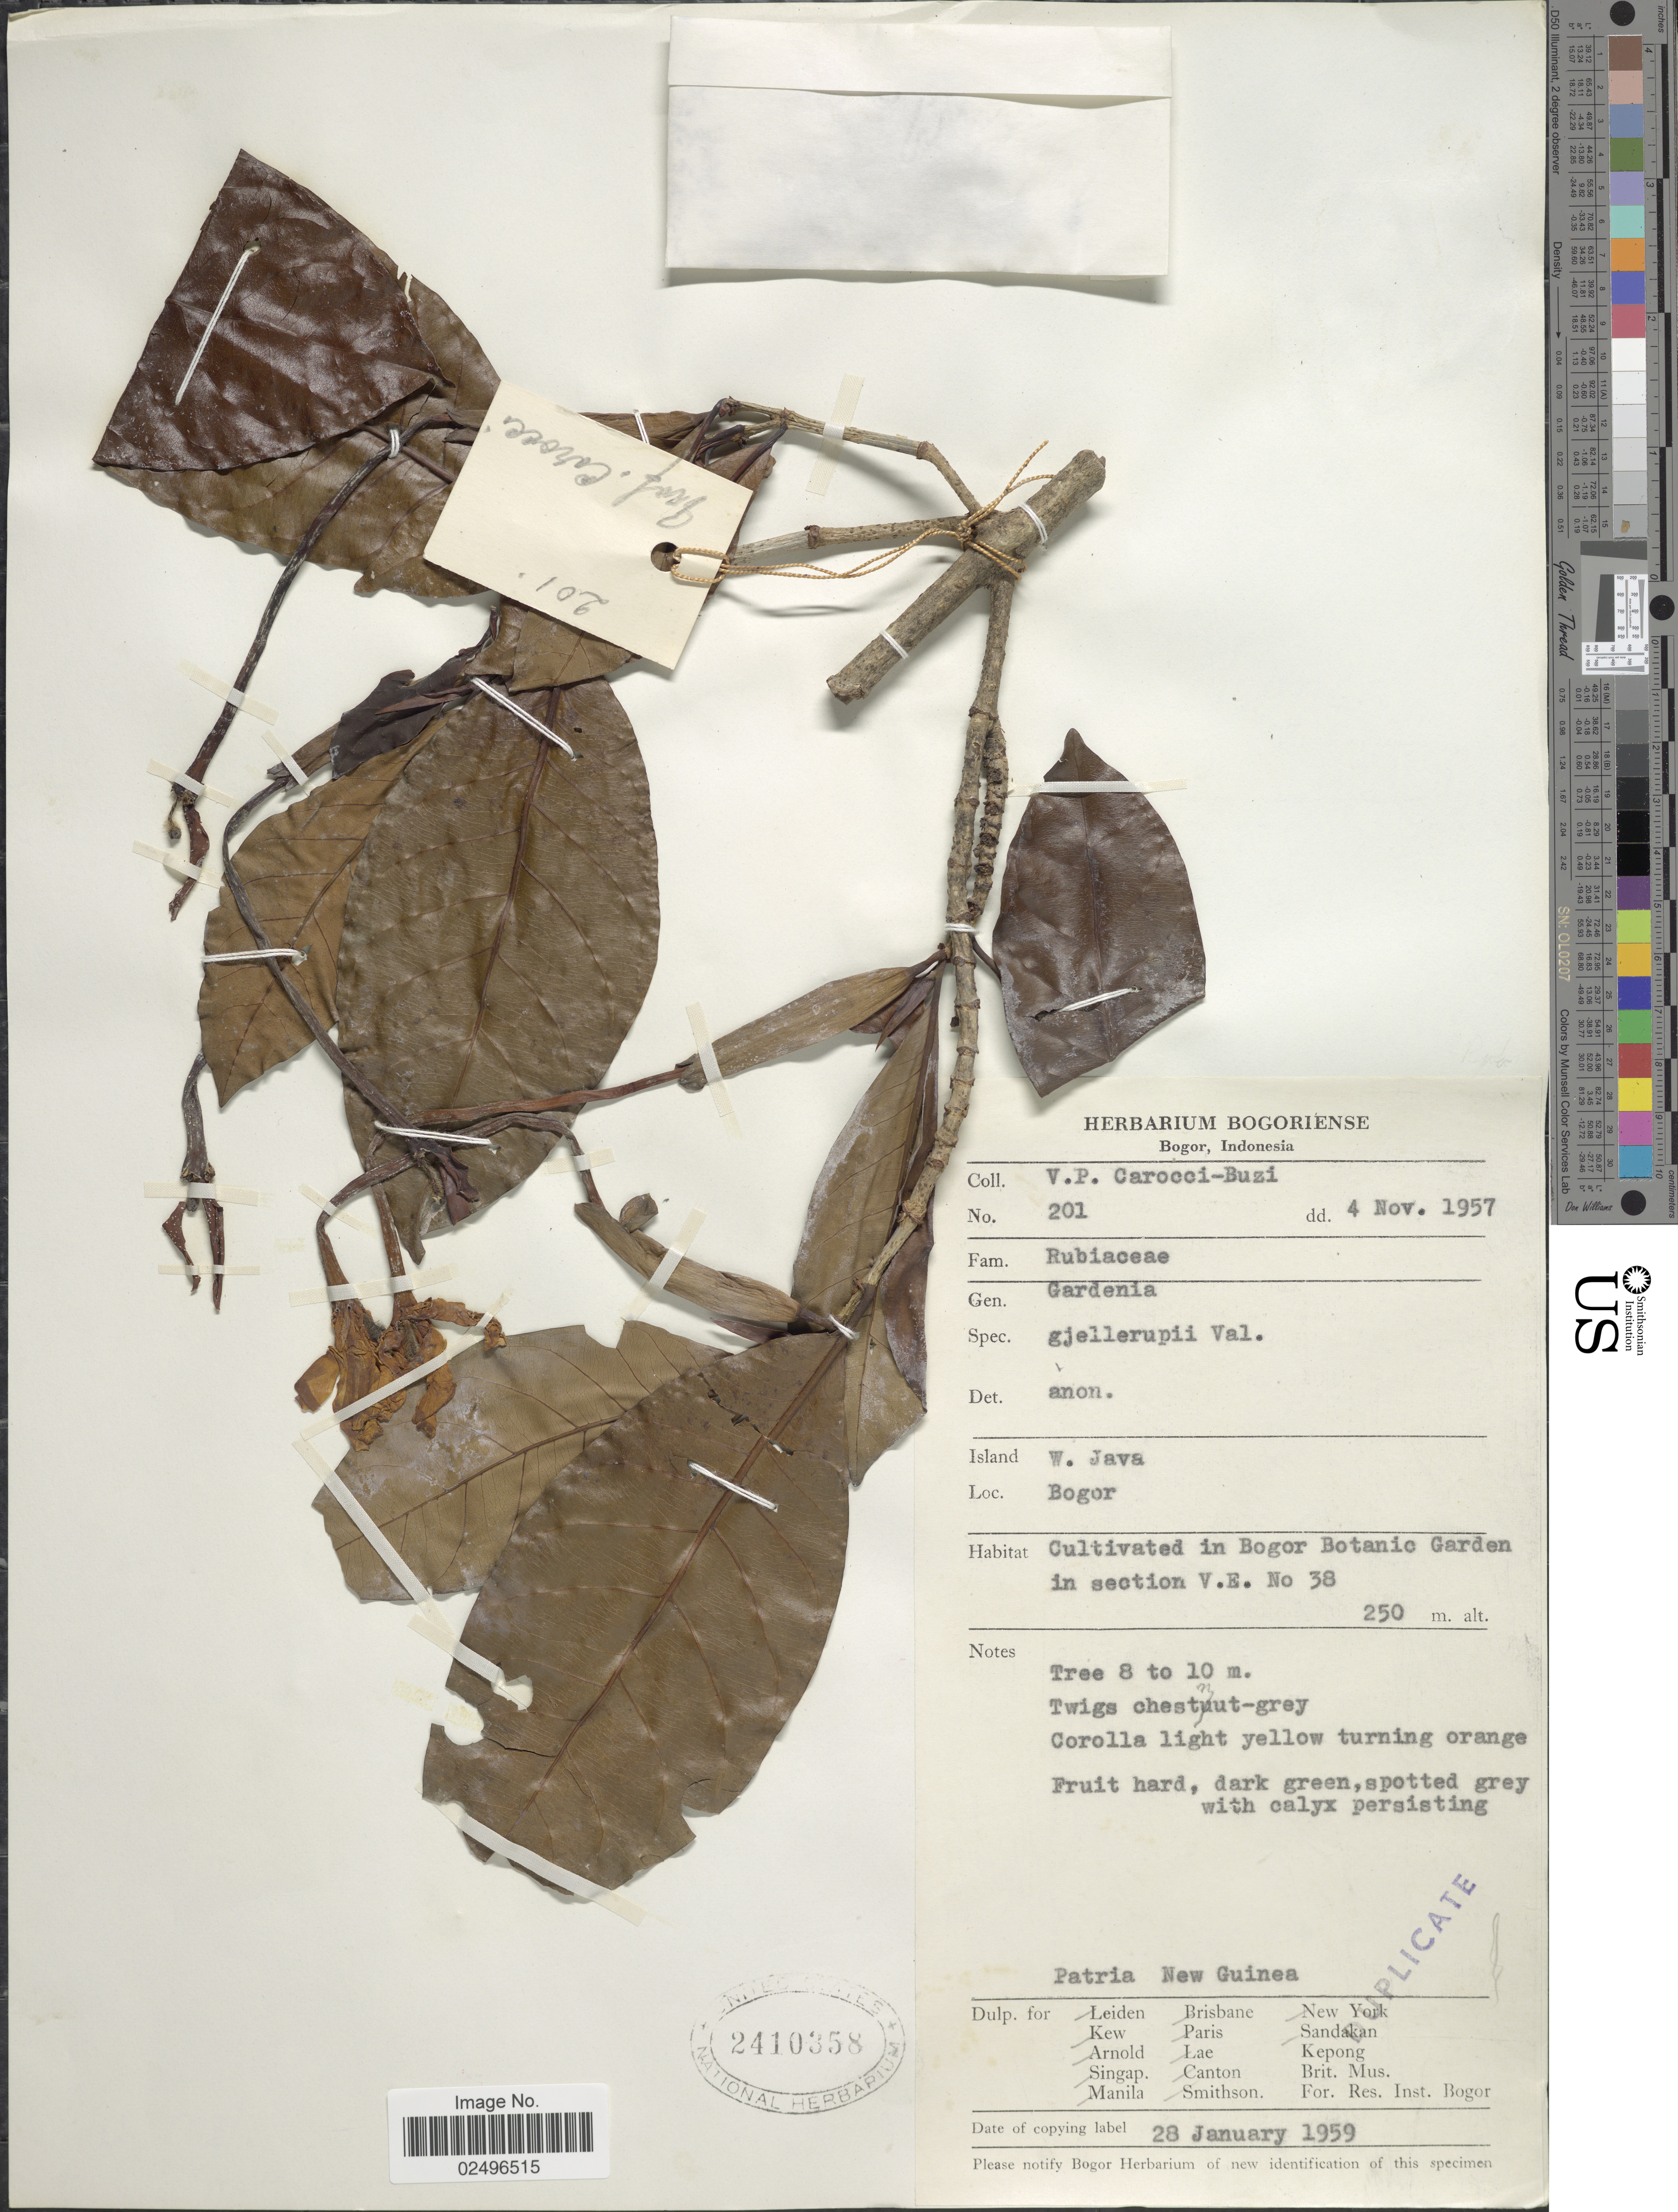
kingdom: Plantae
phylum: Tracheophyta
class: Magnoliopsida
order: Gentianales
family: Rubiaceae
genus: Gardenia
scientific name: Gardenia gjellerupii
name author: Valeton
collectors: V. Carocci-Buzi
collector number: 201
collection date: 1957-11-04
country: Indonesia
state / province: Java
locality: Island W. Java, Bogor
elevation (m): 250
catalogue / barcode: US 2410358